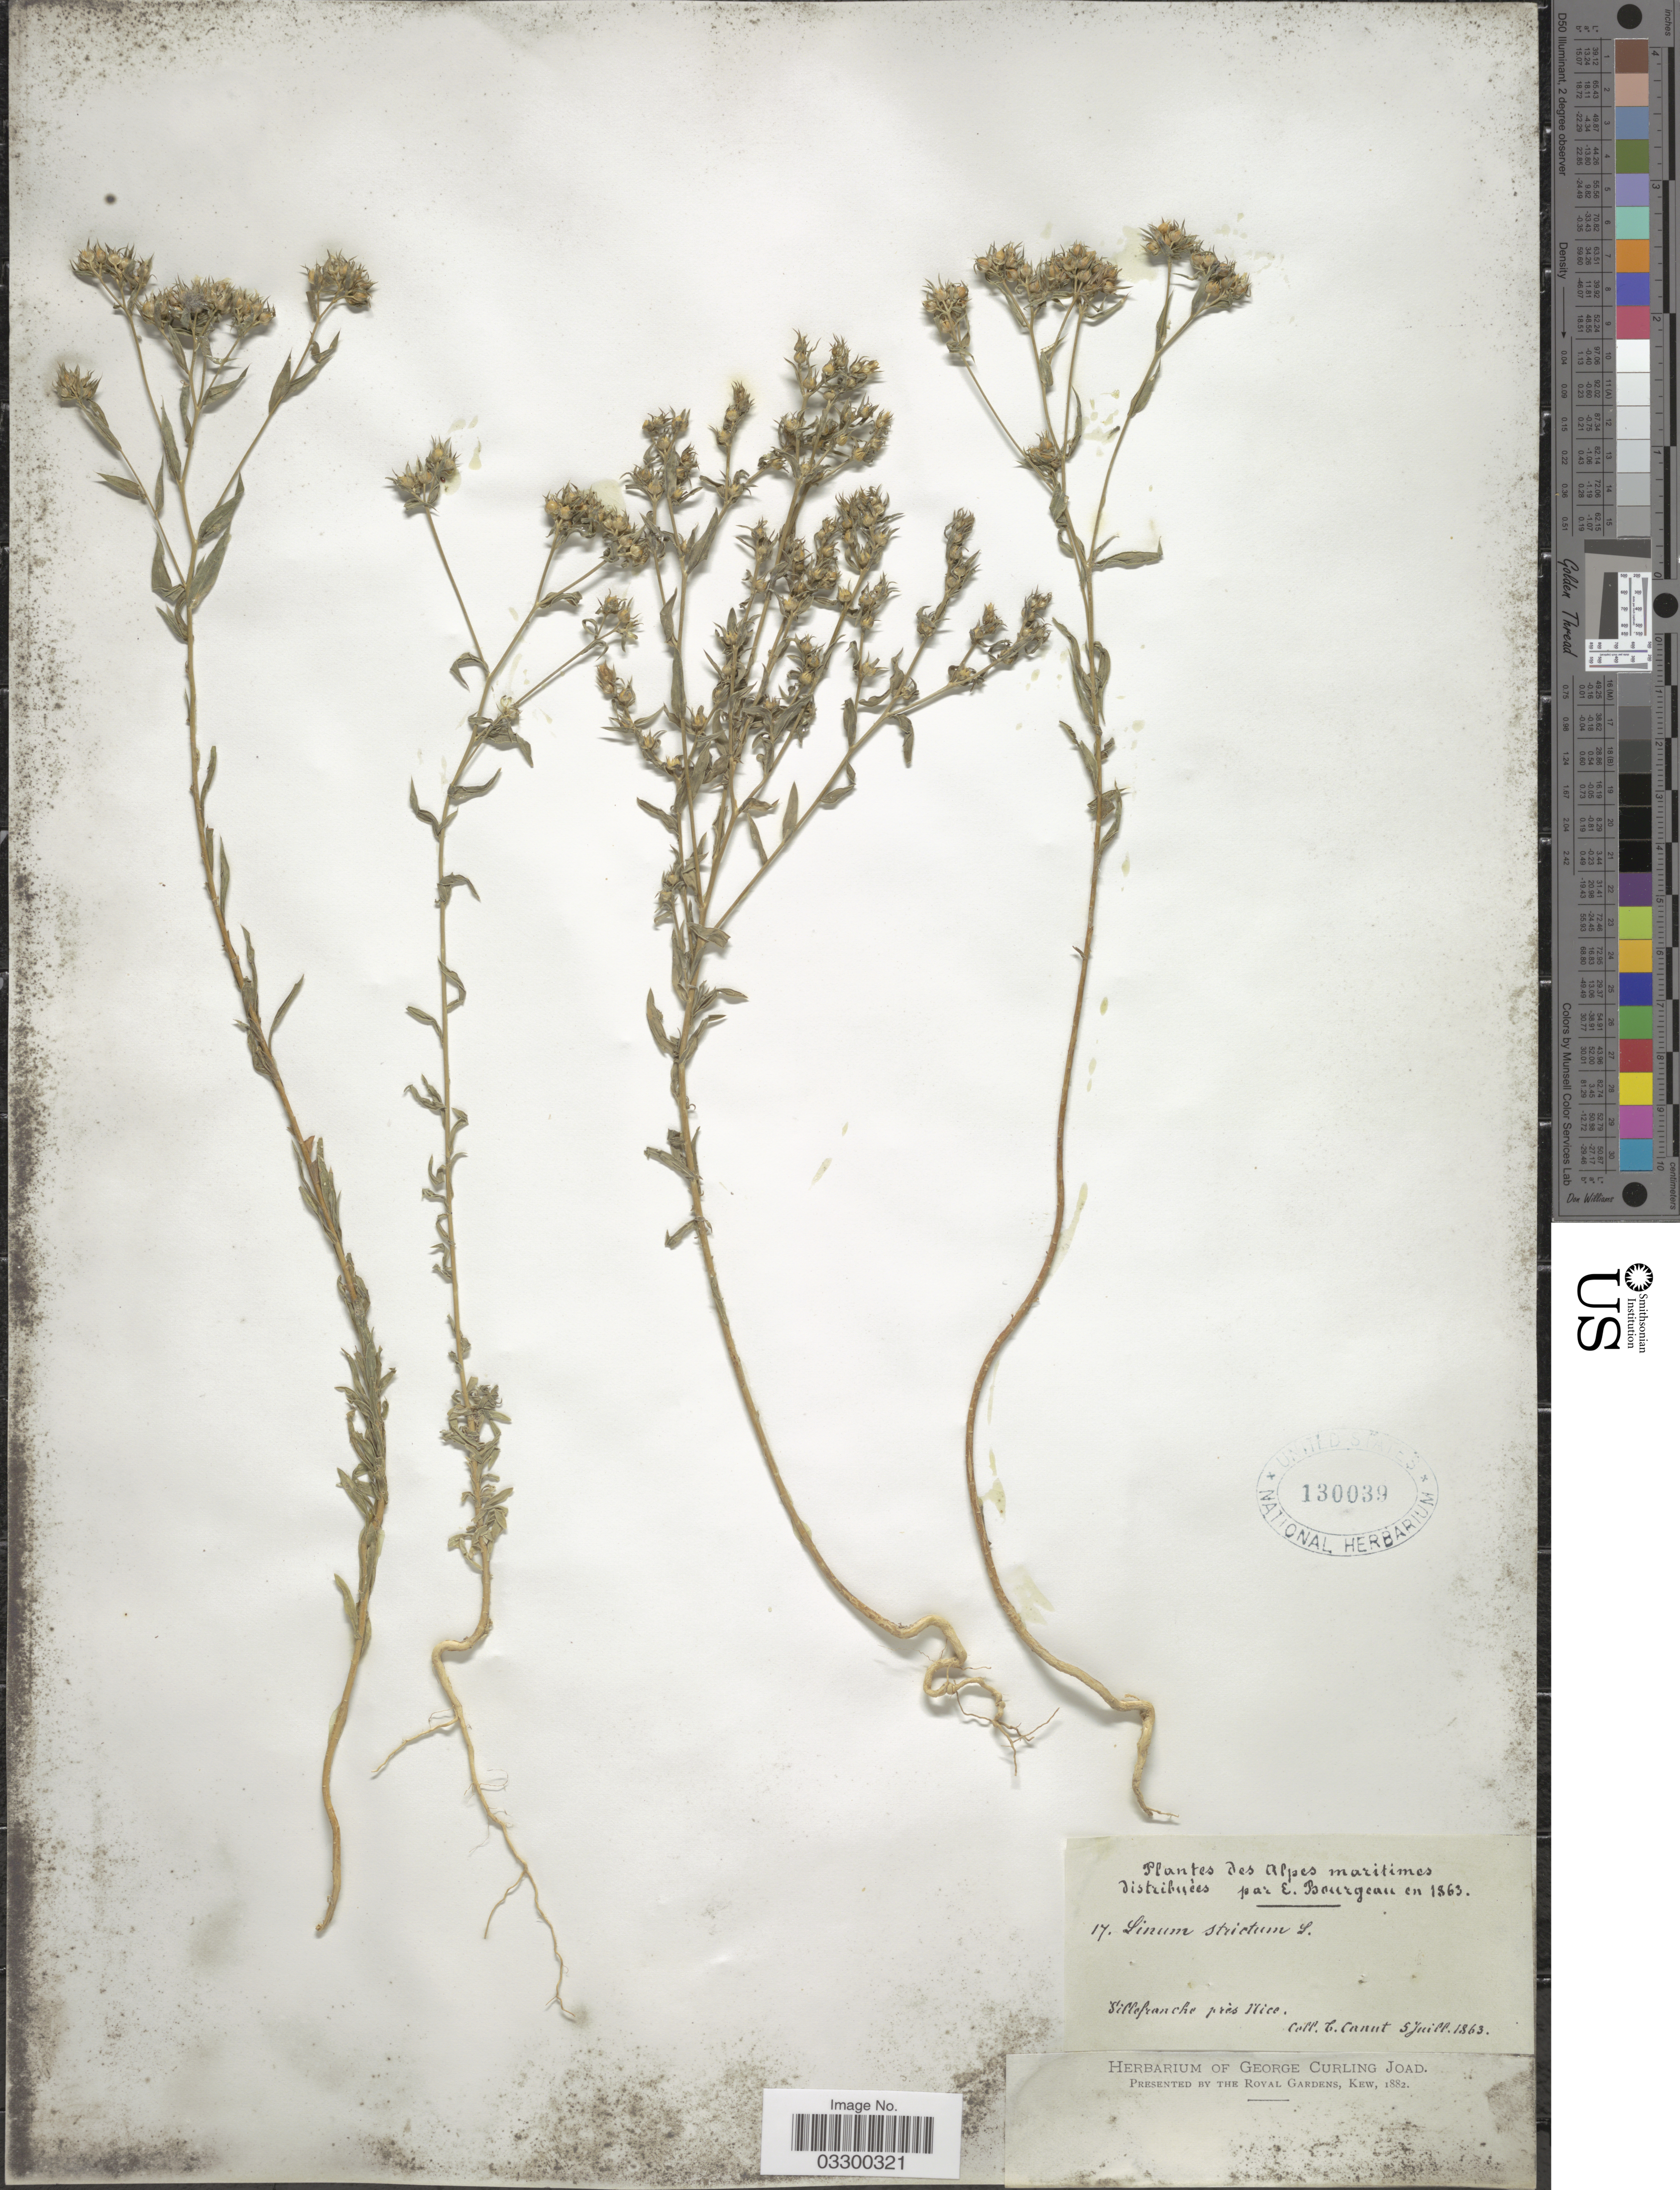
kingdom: Plantae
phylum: Tracheophyta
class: Magnoliopsida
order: Malpighiales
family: Linaceae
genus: Linum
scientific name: Linum strictum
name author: L.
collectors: T. Canut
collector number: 17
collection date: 1863-07-05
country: France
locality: Alpes maritimes. Sillefranche près Nice.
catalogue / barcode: US 130039